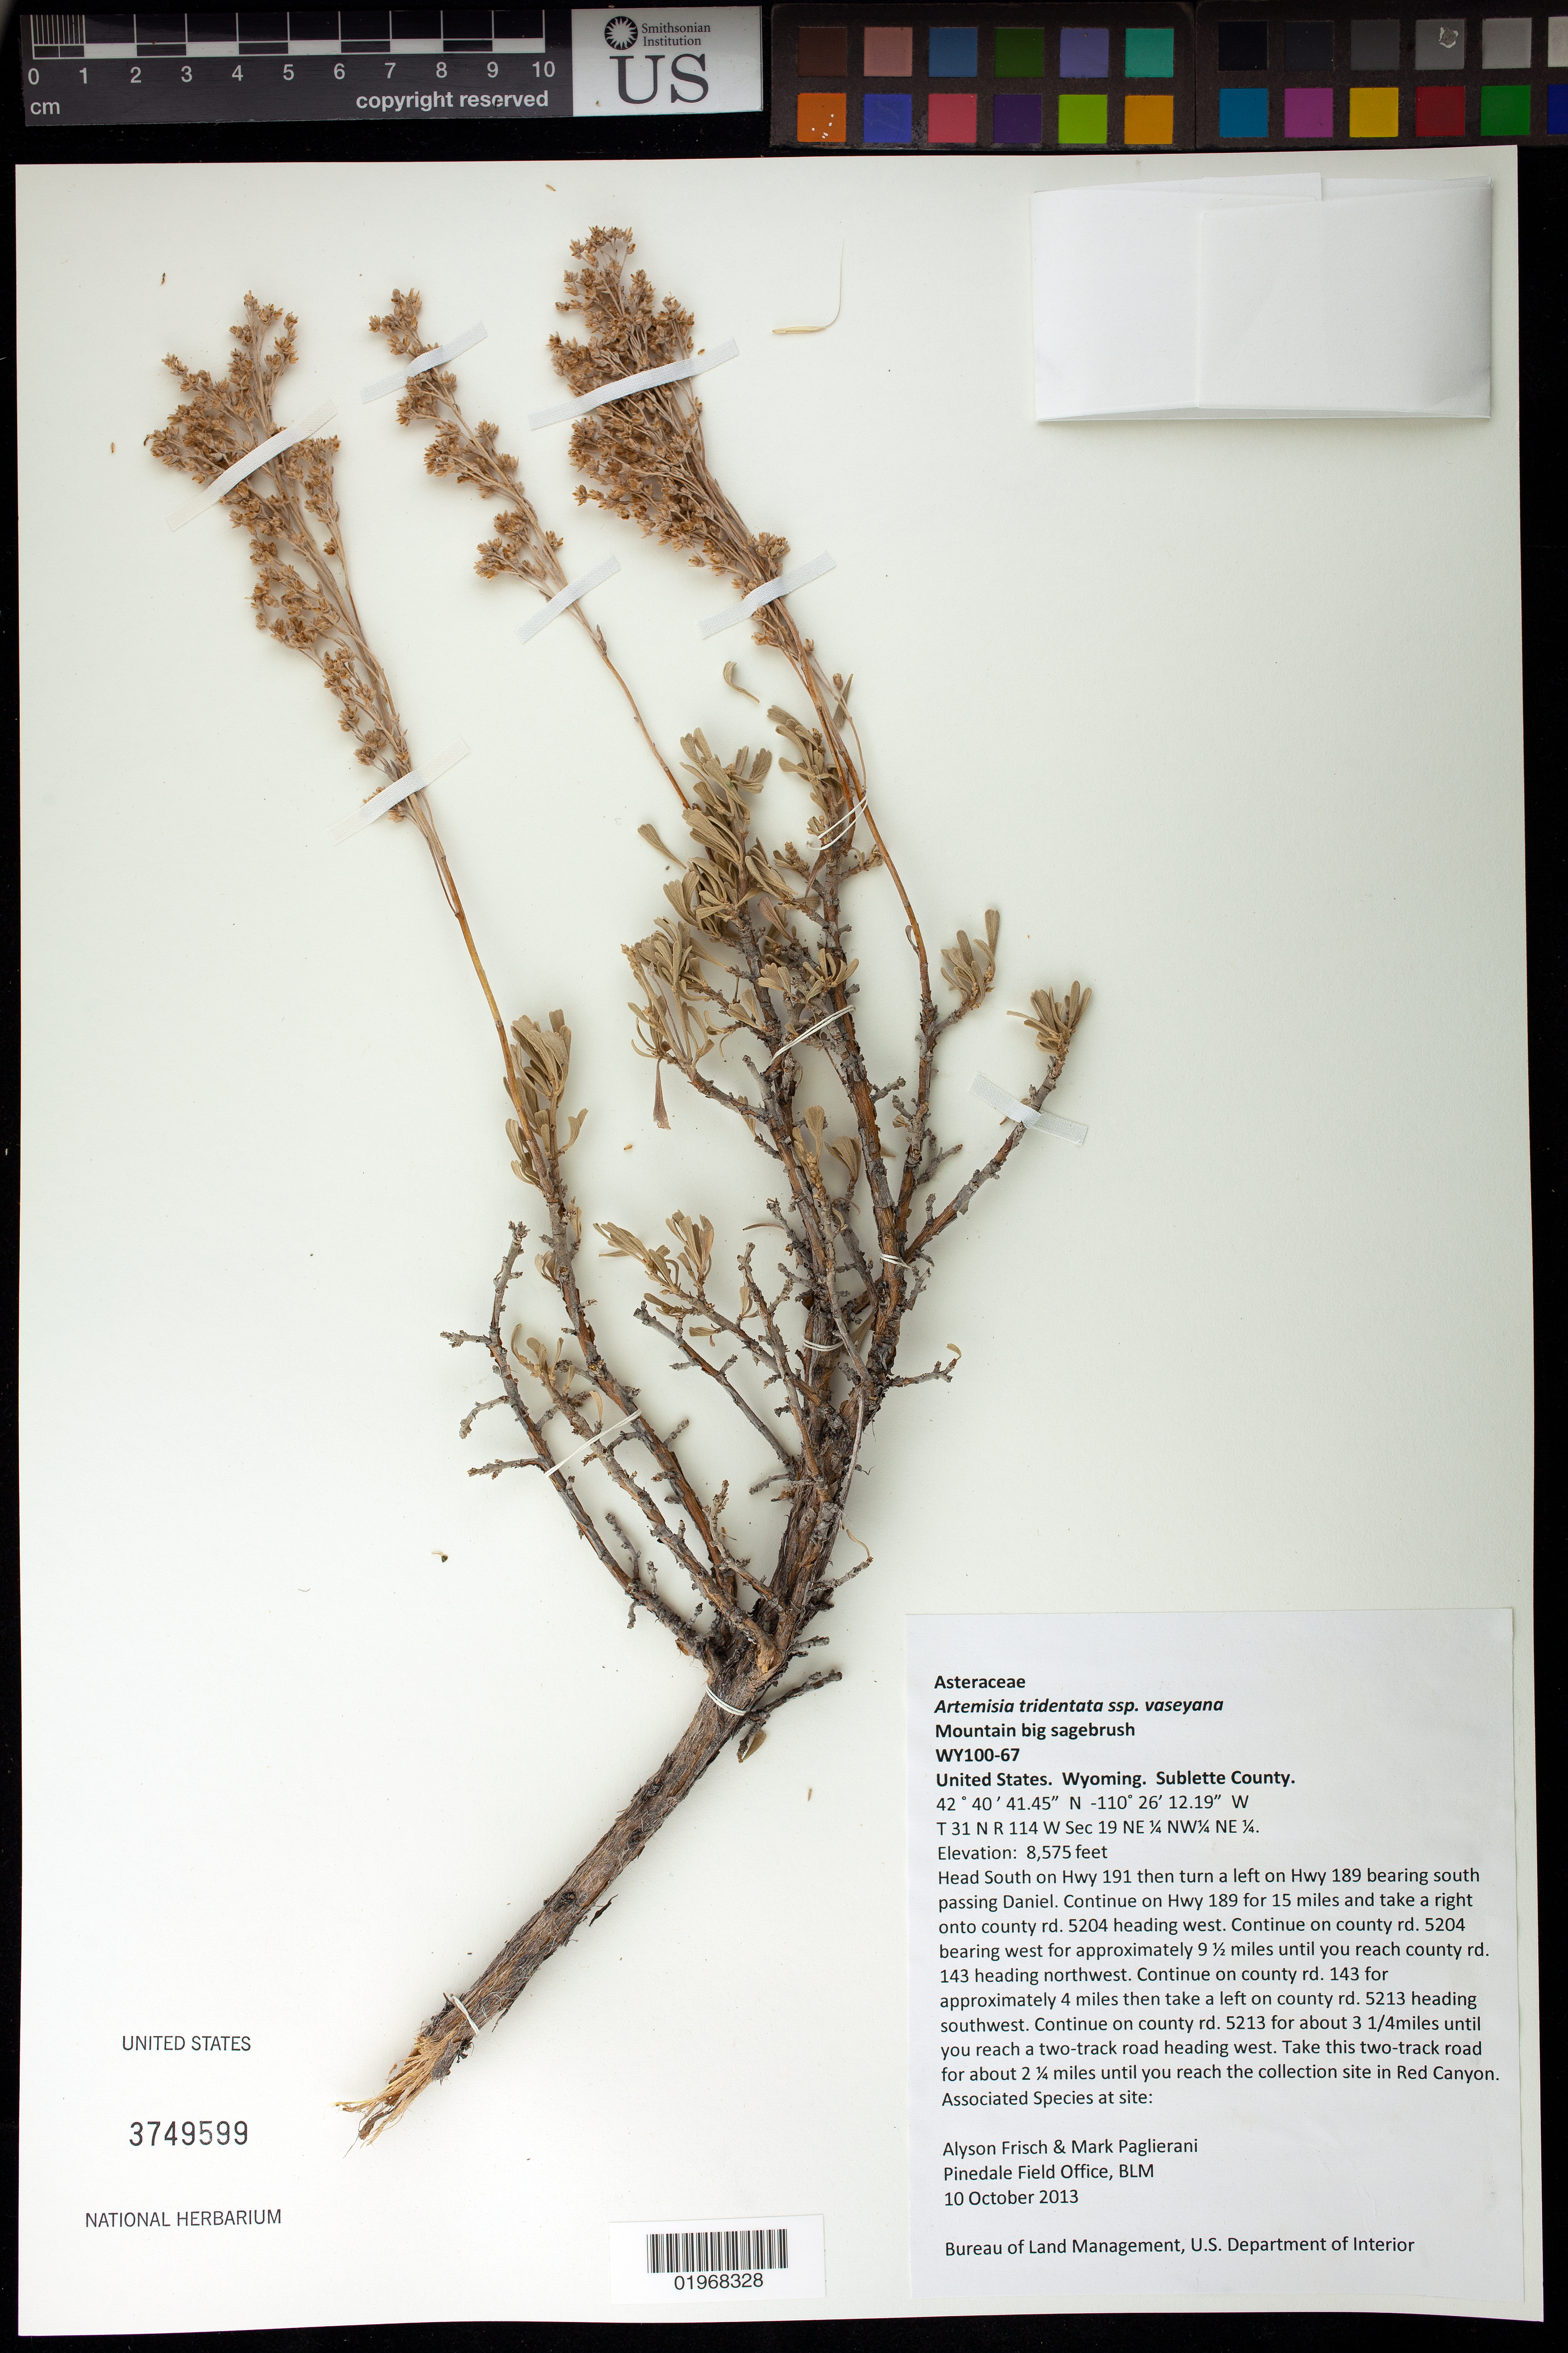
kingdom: Plantae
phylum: Tracheophyta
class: Magnoliopsida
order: Asterales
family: Asteraceae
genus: Artemisia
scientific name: Artemisia tridentata subsp. vaseyana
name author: (Rydb.)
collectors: A. Frisch & M. Paglierani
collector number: WY100-67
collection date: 2013-10-10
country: United States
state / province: Wyoming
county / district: Sublette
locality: Red Canyon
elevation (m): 2614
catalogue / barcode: US 3749599